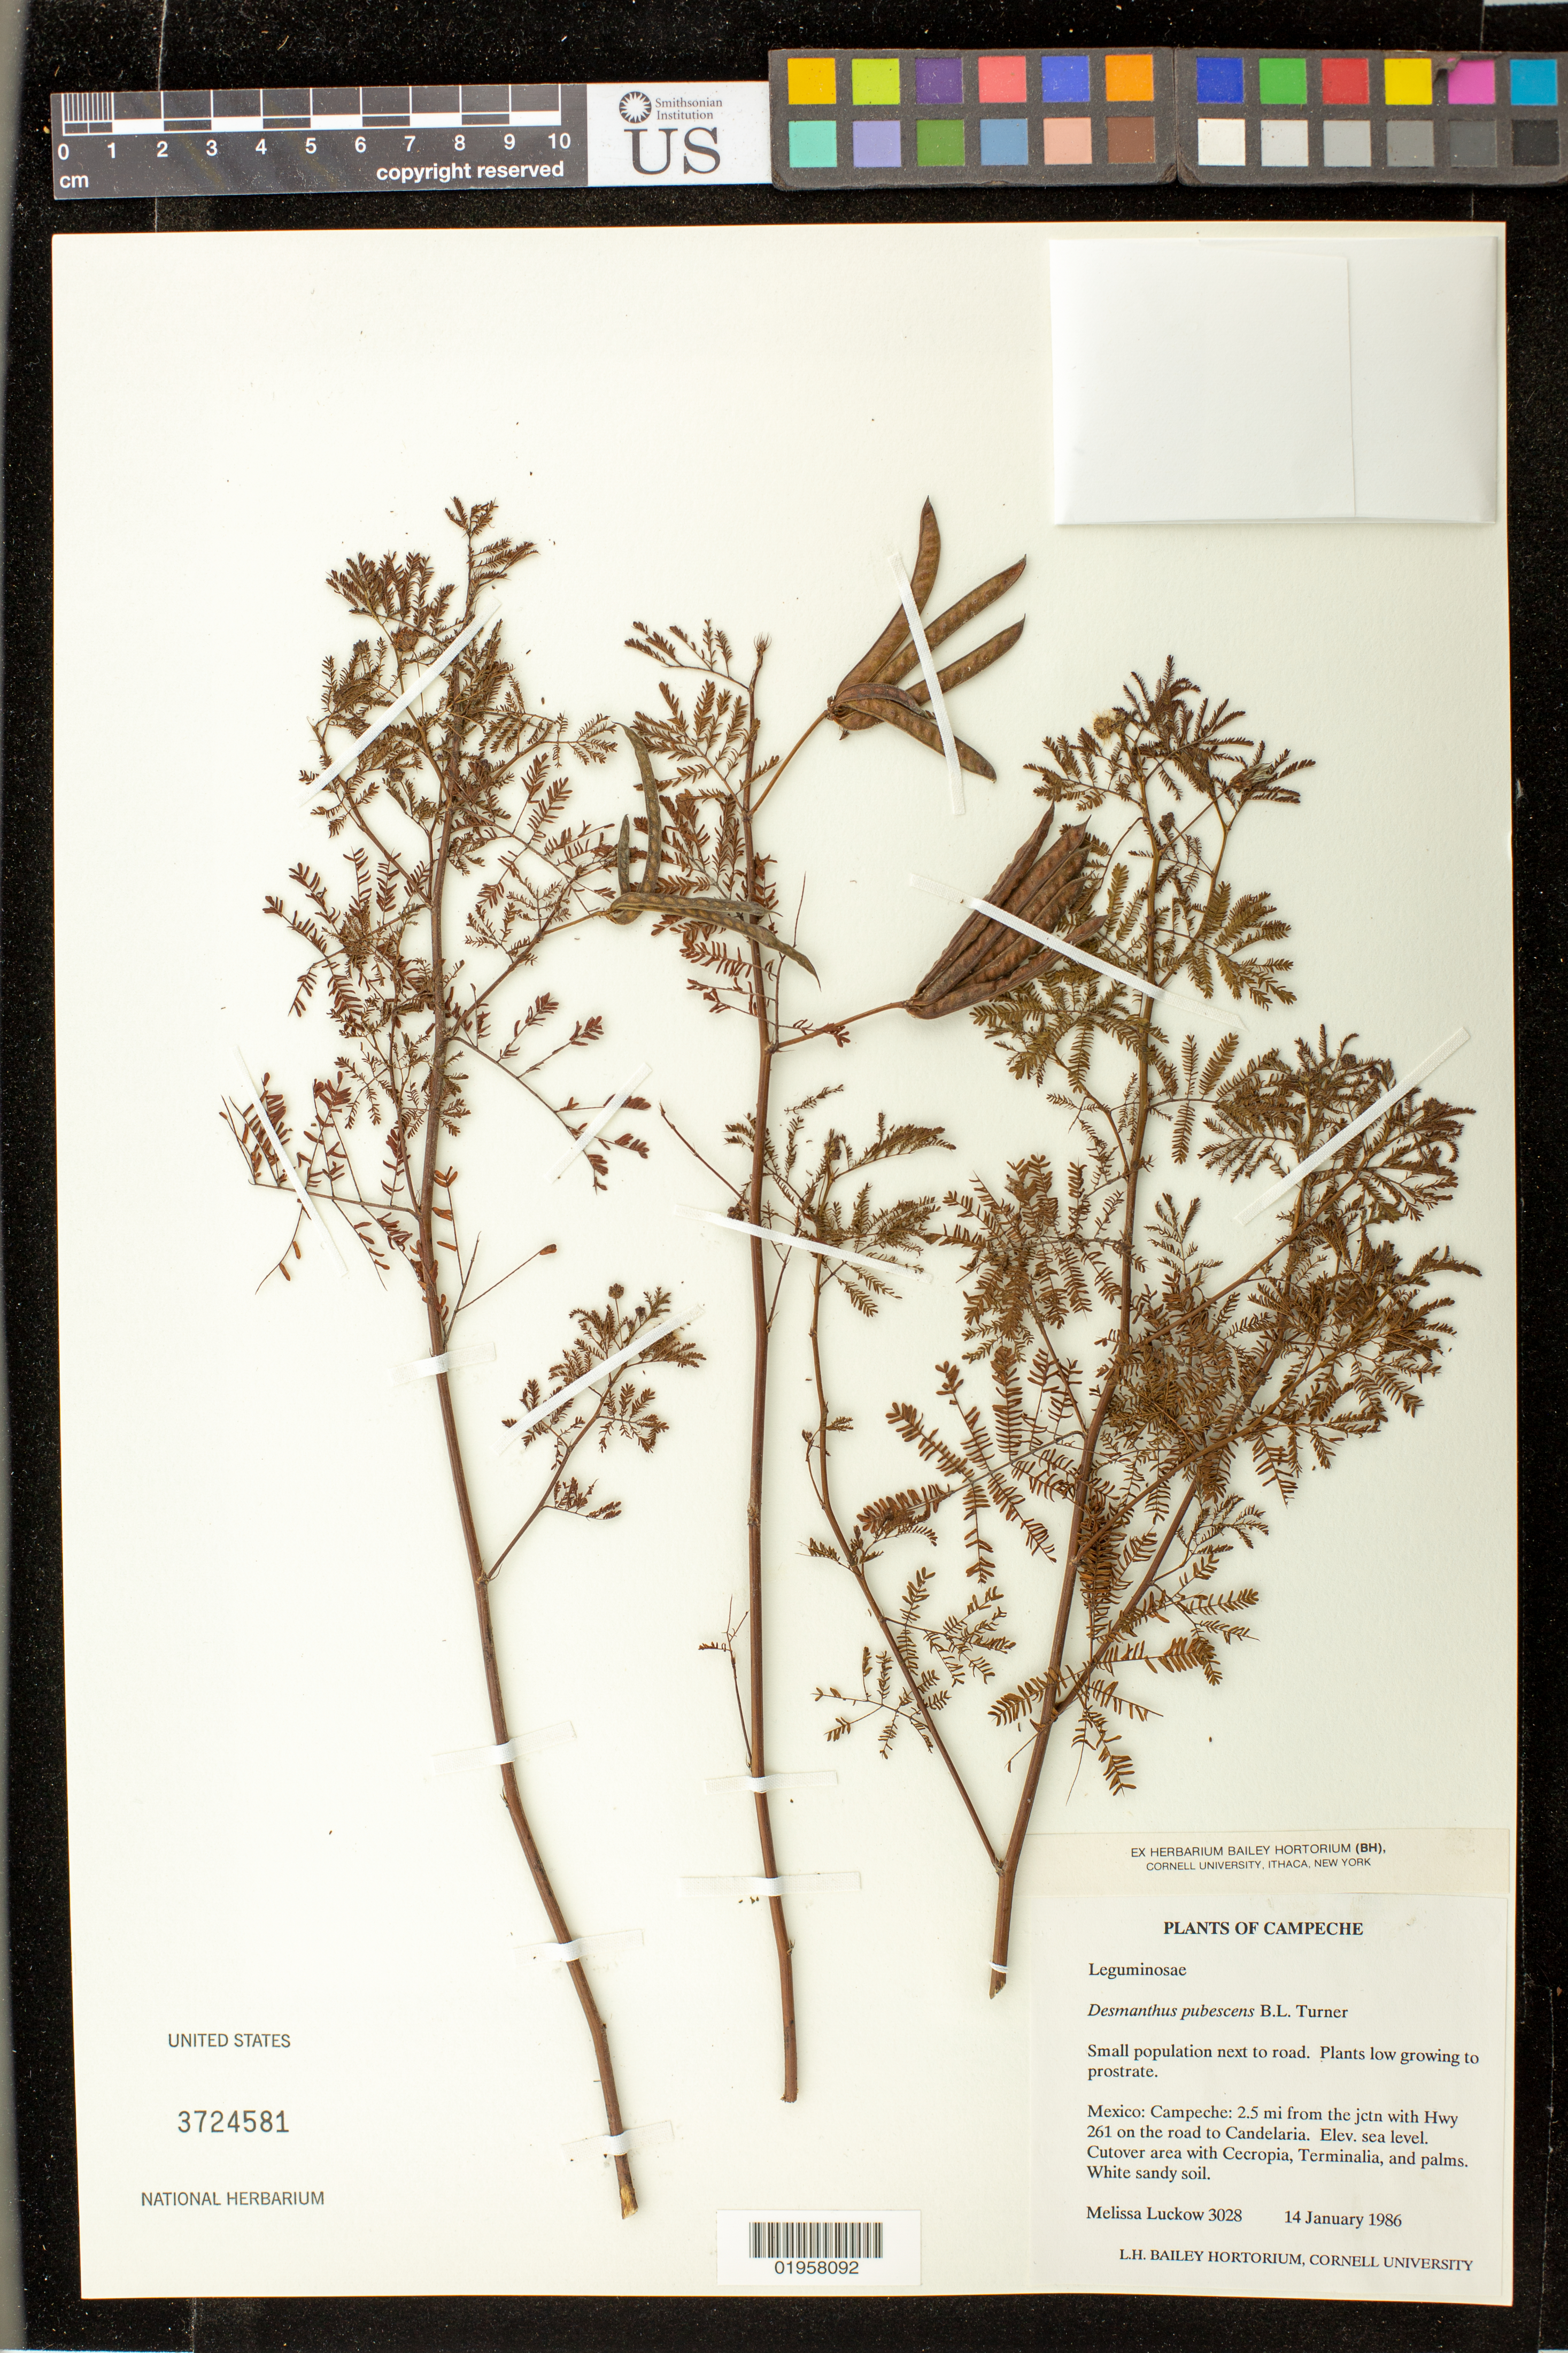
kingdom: Plantae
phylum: Tracheophyta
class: Magnoliopsida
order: Fabales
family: Fabaceae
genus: Desmanthus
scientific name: Desmanthus pubescens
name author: B.L. Turner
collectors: M. A. Luckow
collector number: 3028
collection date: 1986-01-14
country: Mexico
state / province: Campeche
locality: Campeche. 2.5 miles from the Jeta with Hwy 261 on the road to Candelaria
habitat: Cutover aea with Cecropia, Terminalia, and palms. White sandy soil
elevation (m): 0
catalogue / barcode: US 3724581